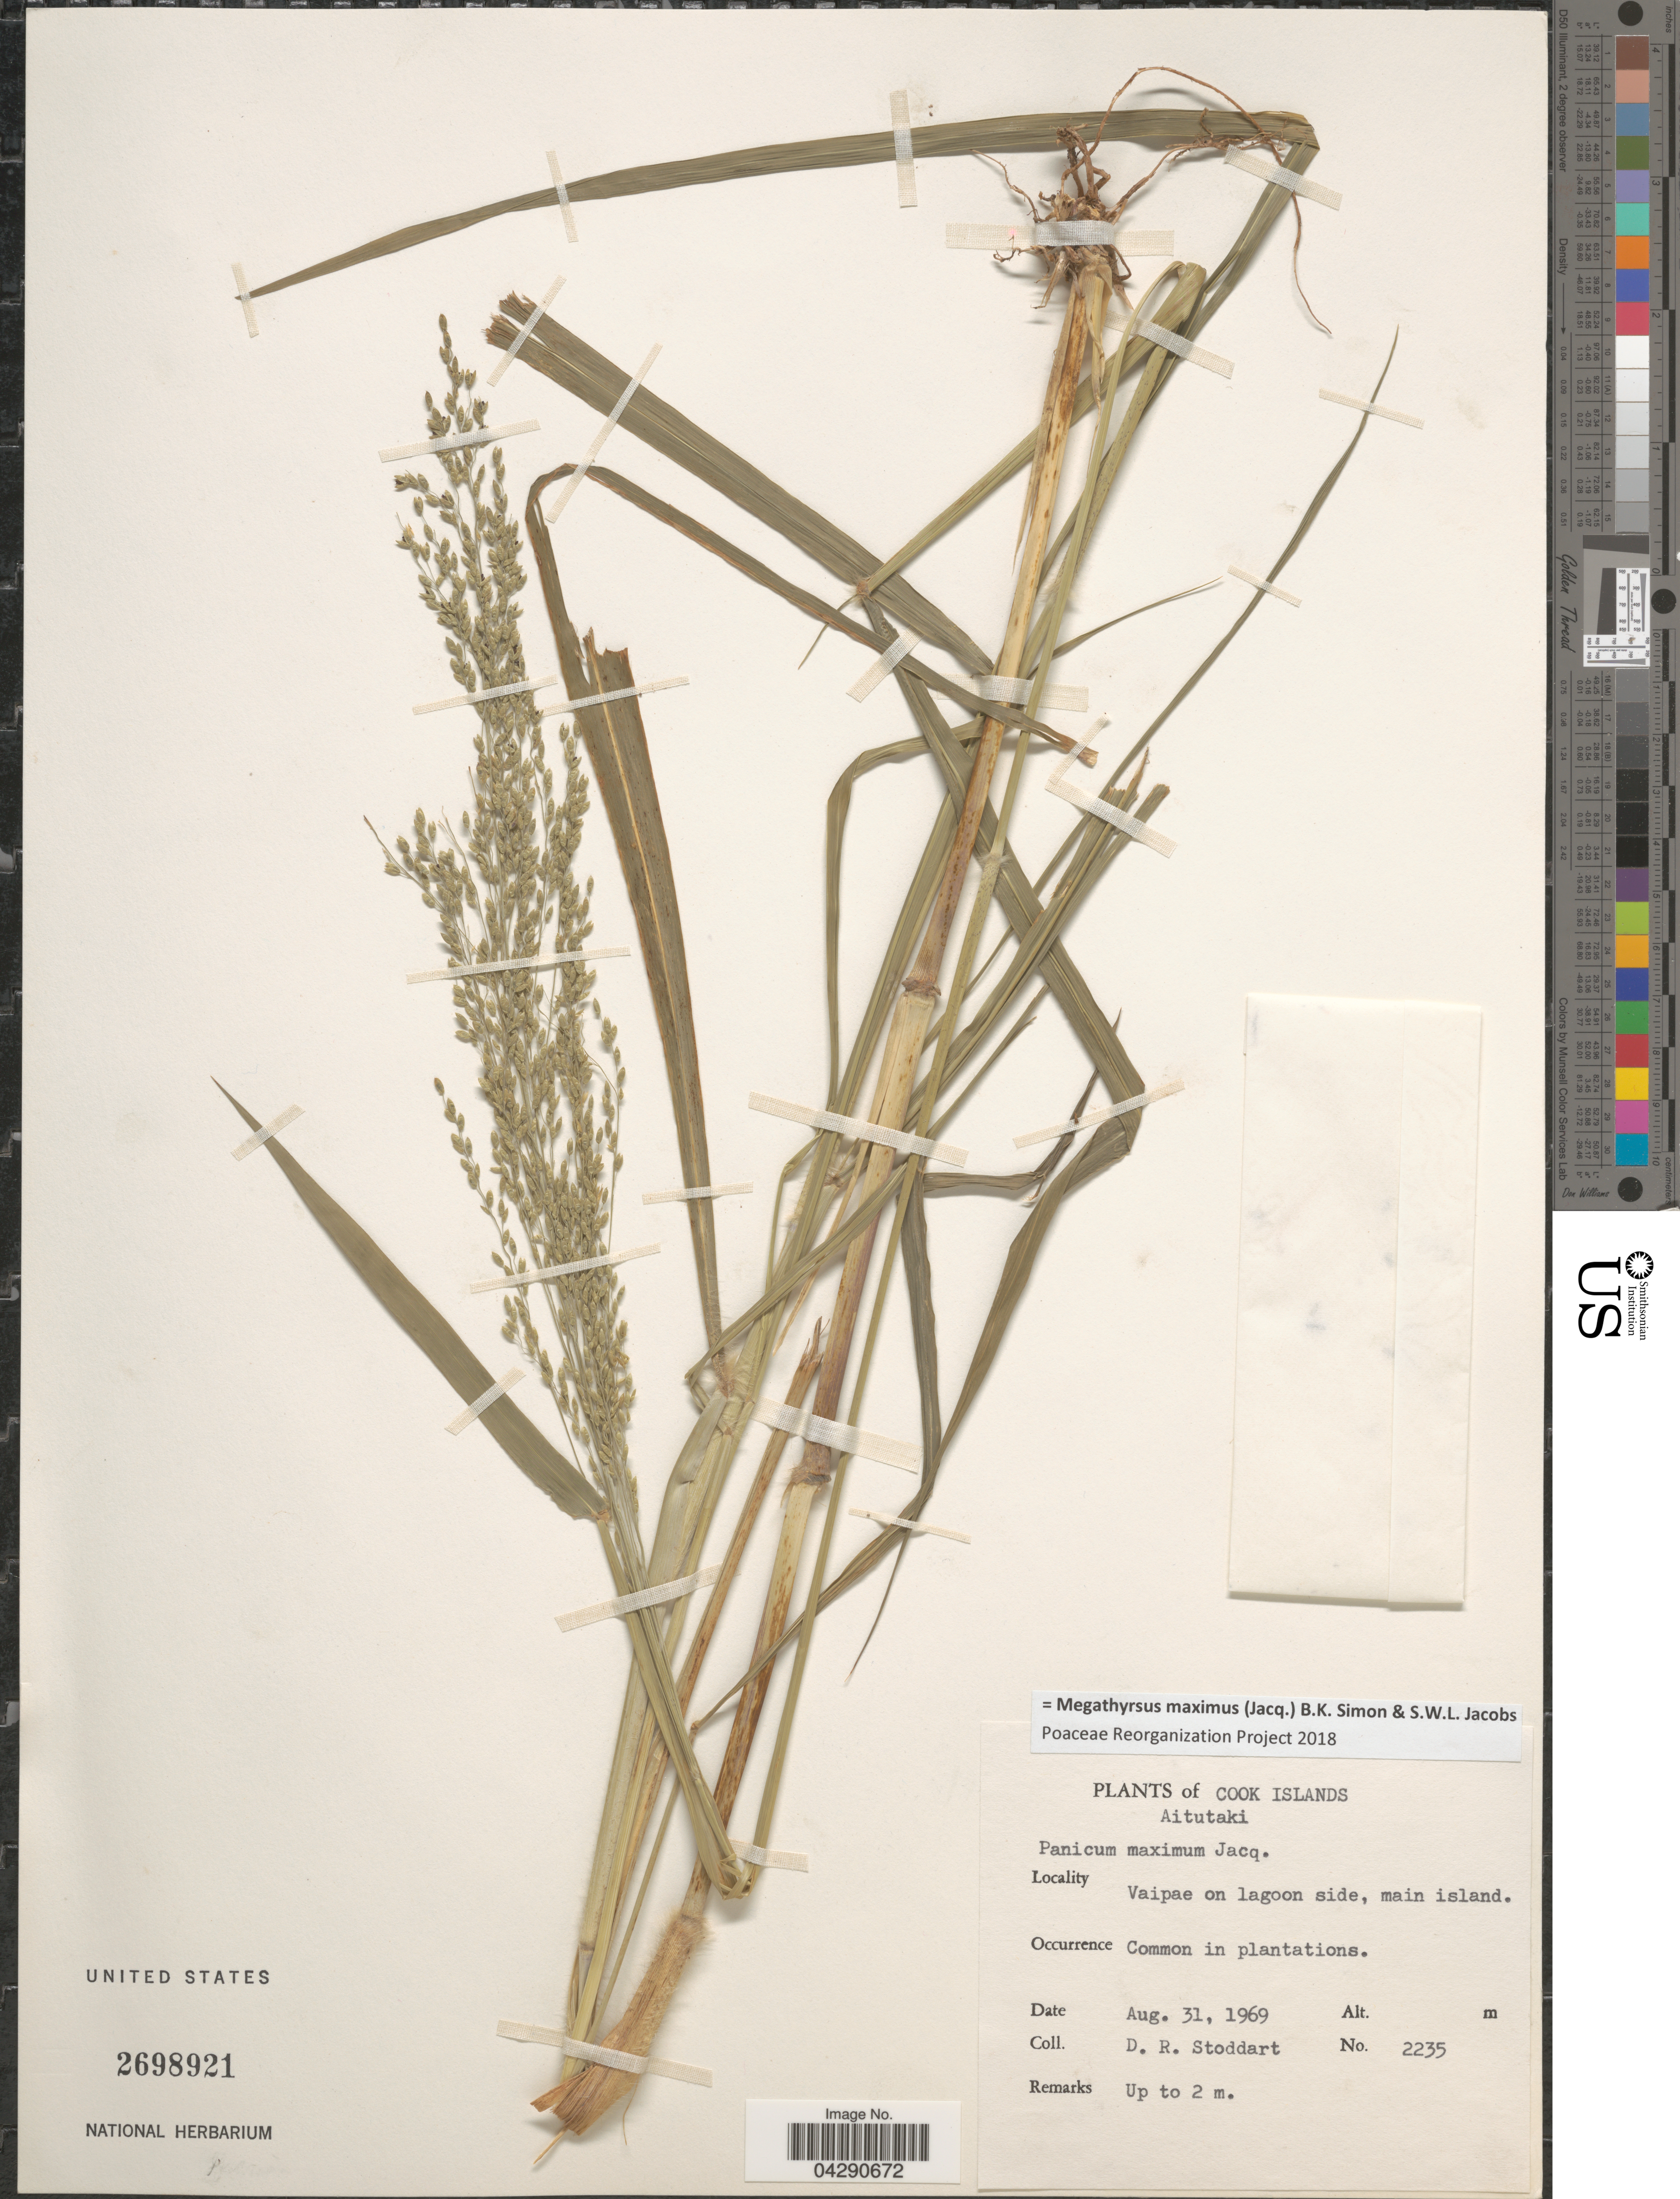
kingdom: Plantae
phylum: Tracheophyta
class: Liliopsida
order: Poales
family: Poaceae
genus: Megathyrsus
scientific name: Megathyrsus maximus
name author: (Jacq.) B.K. Simon & S.W.L. Jacobs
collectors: D. R. Stoddart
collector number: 2235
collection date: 1969-08-31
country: Cook Islands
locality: Aitutaki. Vaipae on lagoon side, main island.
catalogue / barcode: US 2698921